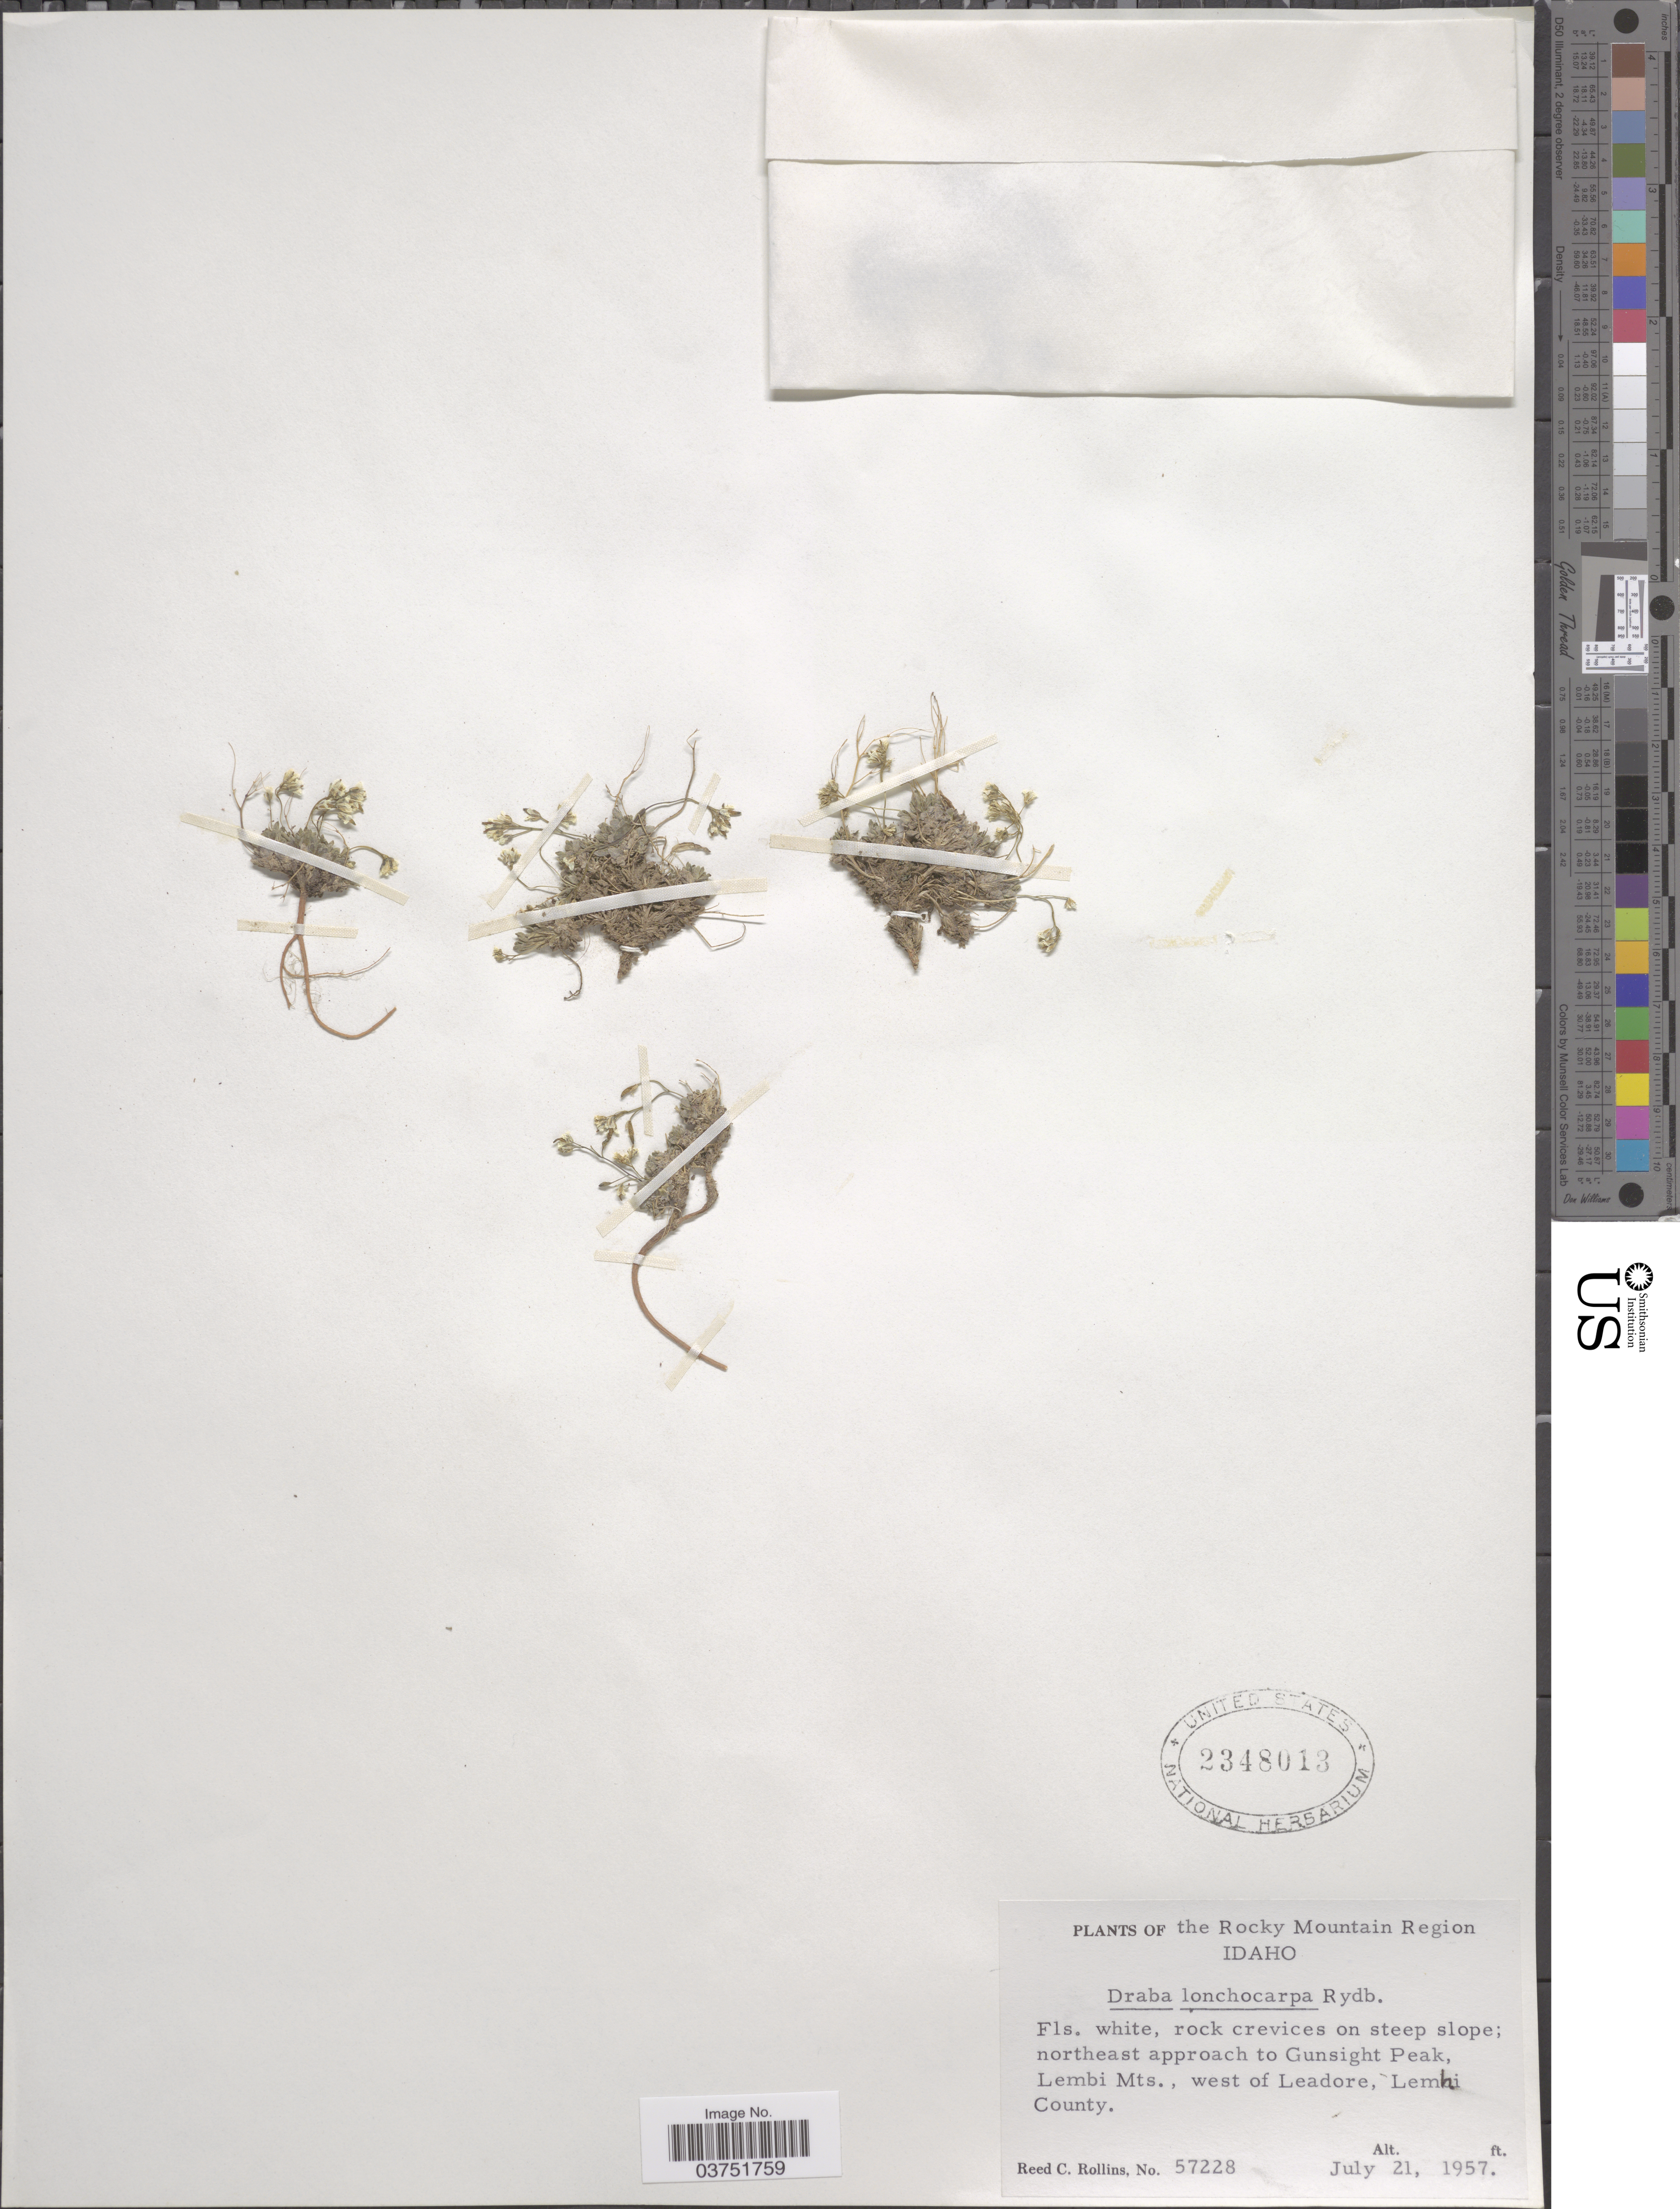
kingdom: Plantae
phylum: Tracheophyta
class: Magnoliopsida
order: Brassicales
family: Brassicaceae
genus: Draba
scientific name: Draba lonchocarpa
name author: Rydb.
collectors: R. C. Rollins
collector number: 57228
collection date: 1957-07-21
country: United States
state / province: Idaho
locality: The Rocky Mountain Region. Northeast approach to Gunsight Peak, Lembi Mts., west of Leadore, Lemhi County.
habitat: rock crevices on steep slope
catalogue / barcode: US 2348013